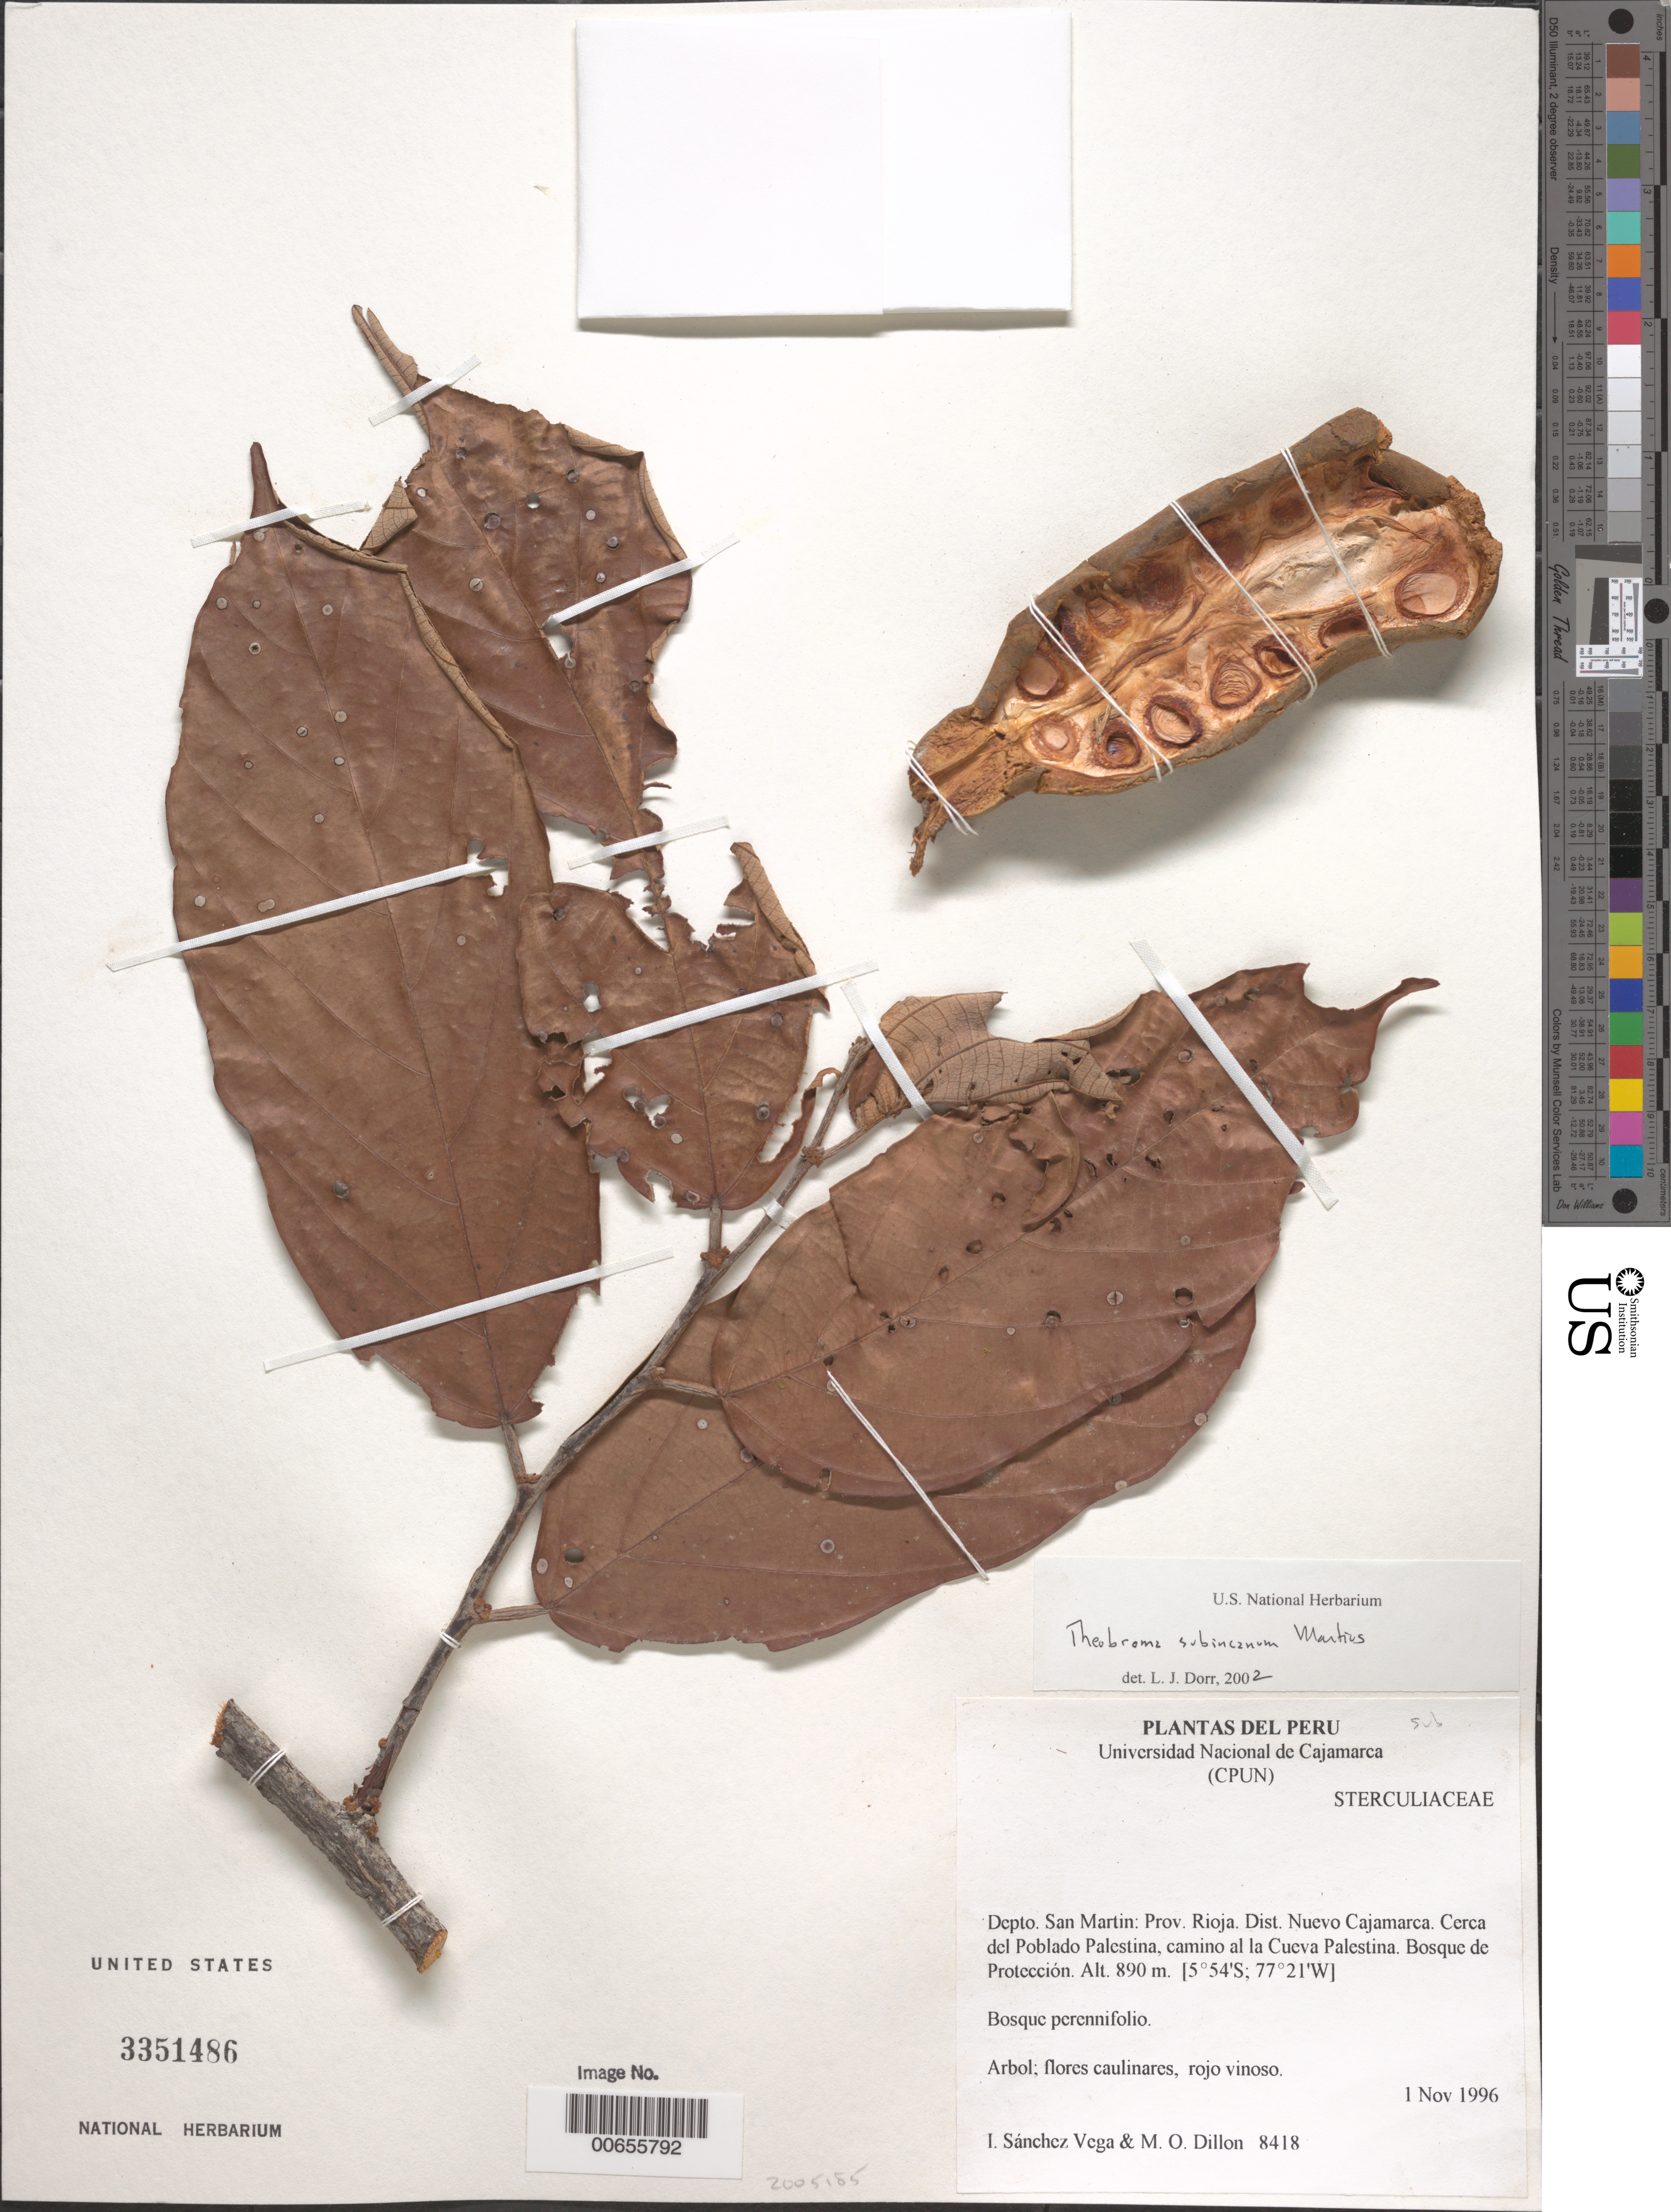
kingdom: Plantae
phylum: Tracheophyta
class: Magnoliopsida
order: Malvales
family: Malvaceae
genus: Theobroma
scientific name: Theobroma subincanum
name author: Mart.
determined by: Dorr, L. J., (BOT), Smithsonian Institution - National Museum of Natural History (UNITED STATES)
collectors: I. M. Sánchez Vega & M. O. Dillon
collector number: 8418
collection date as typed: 01 Nov 1996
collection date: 1996-11-01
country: Peru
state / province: San Martín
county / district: Rioja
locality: Distr. Nuevo Cajamarca, cerca del Poblado Palestina, camino al la Cueva Palestina. Bosque de Protección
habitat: Bosque perennifolio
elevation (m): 890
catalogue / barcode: US 3351486